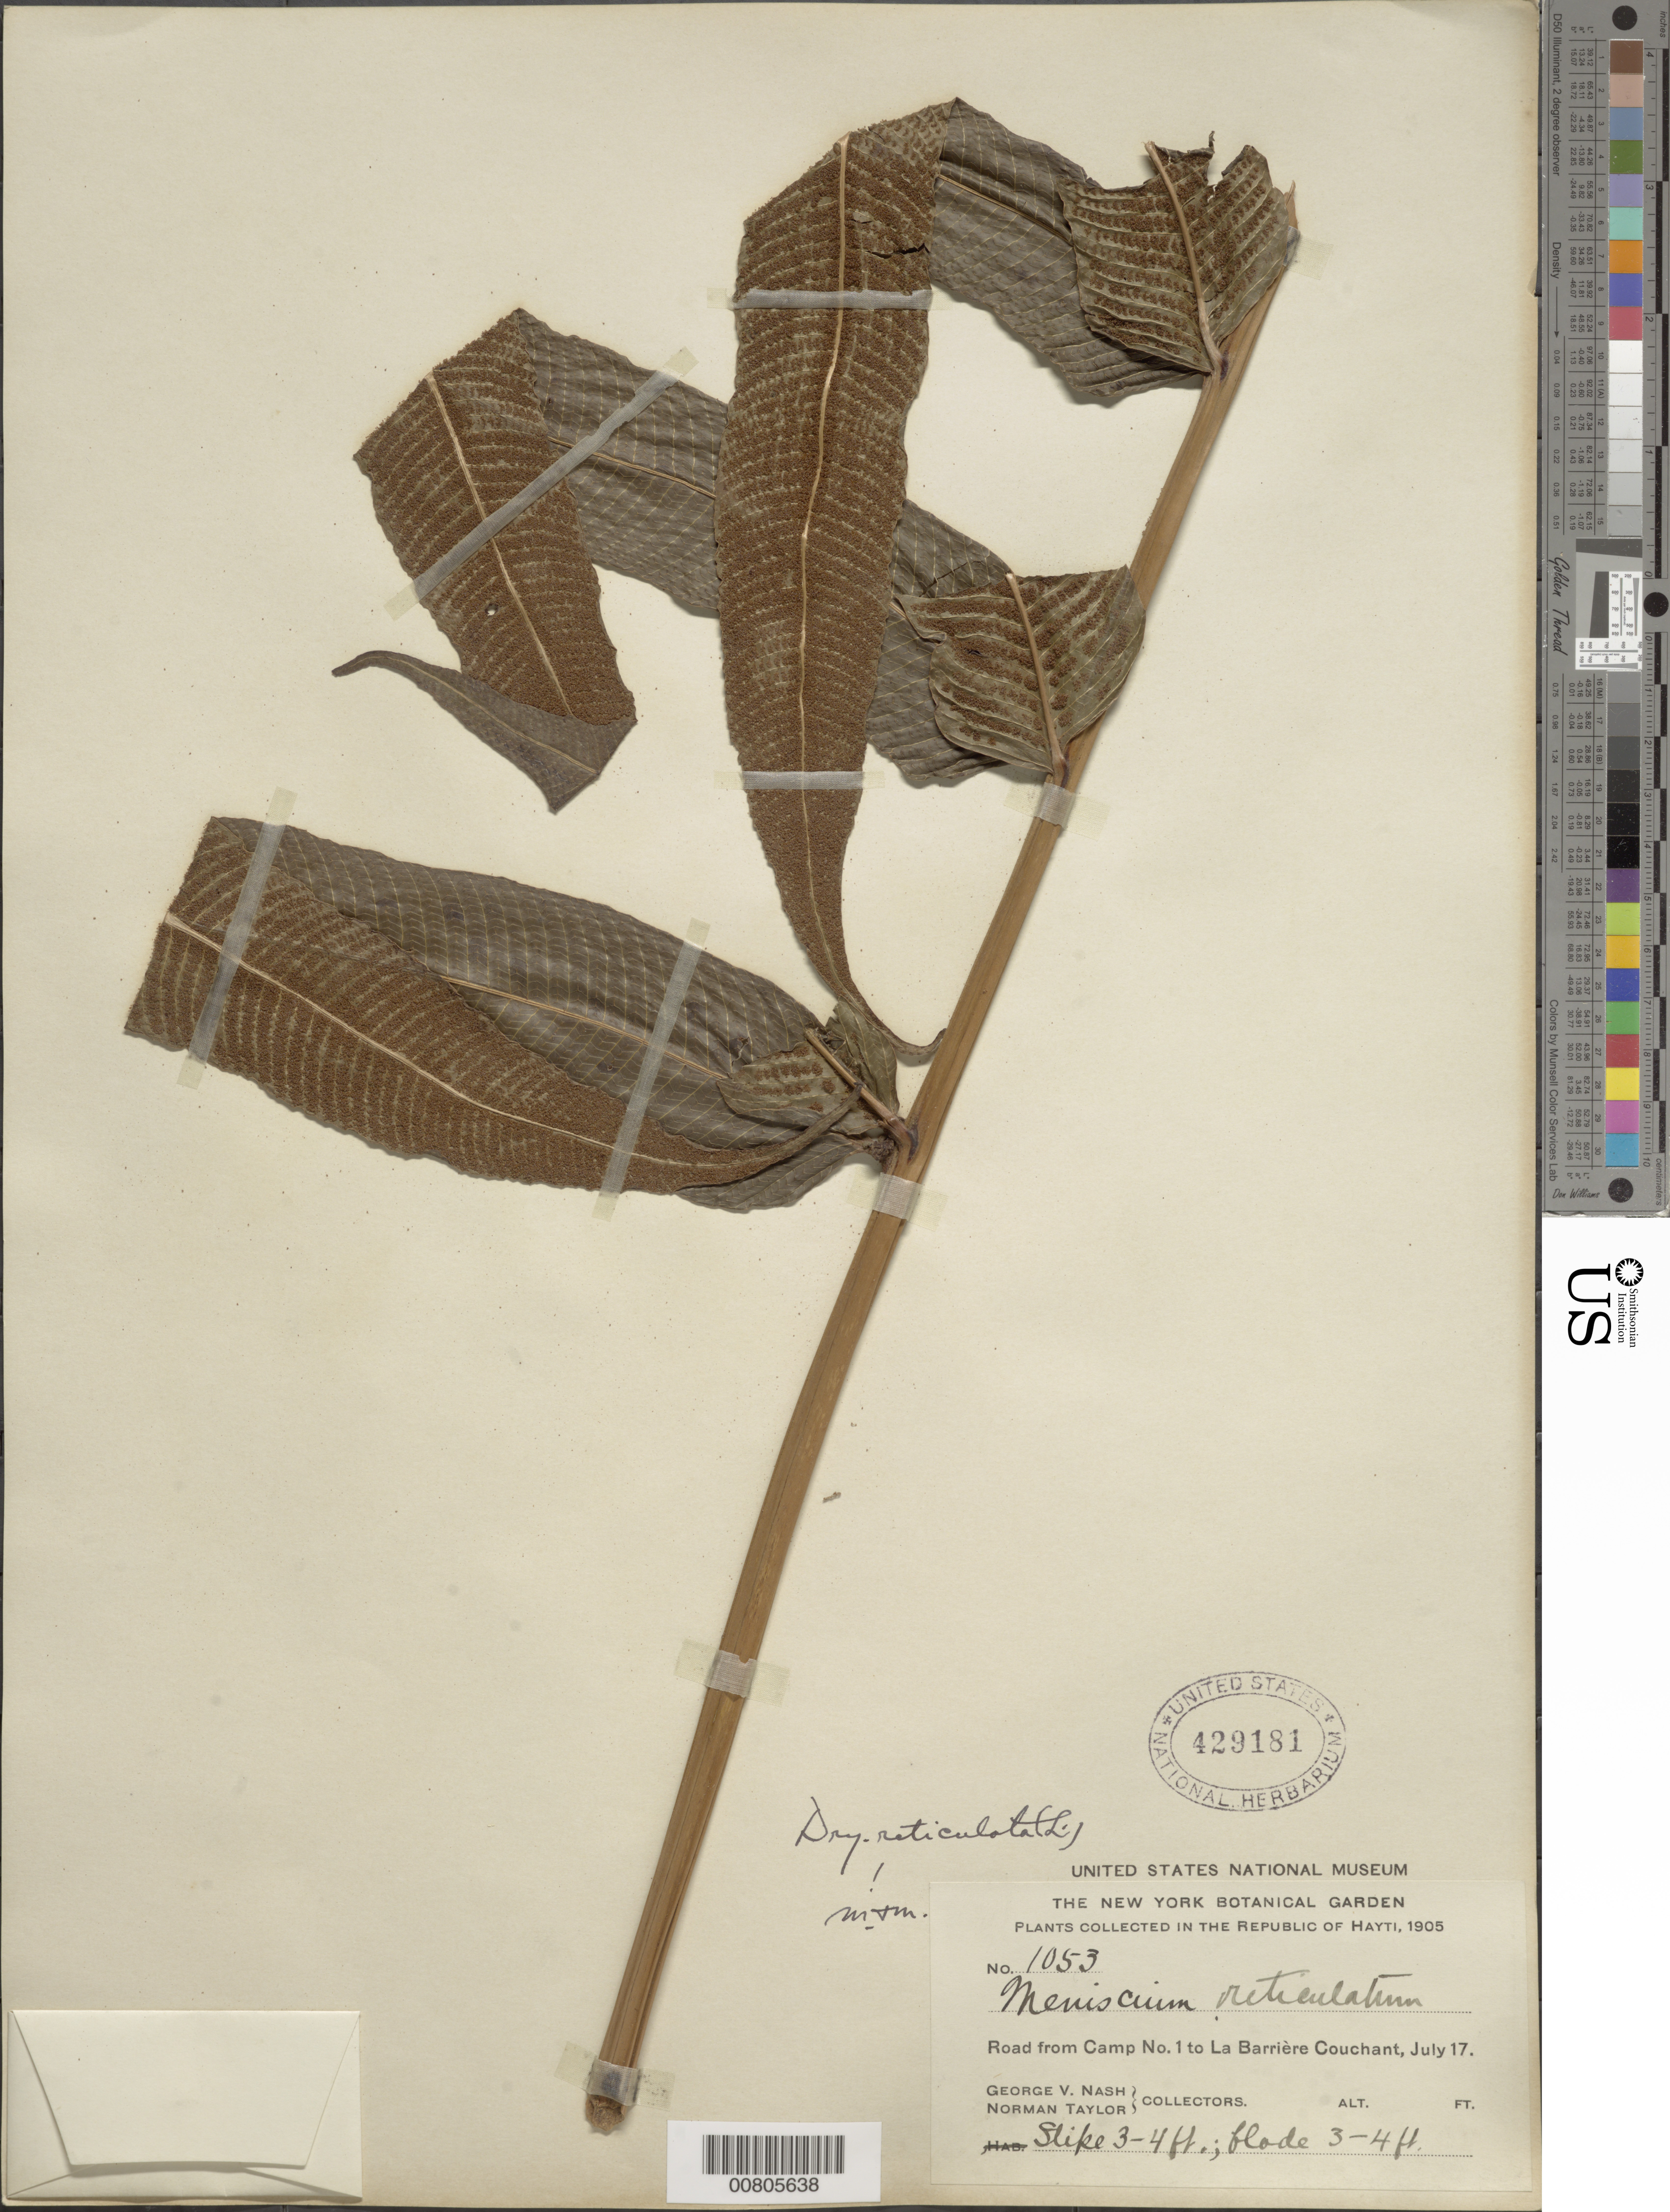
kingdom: Plantae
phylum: Tracheophyta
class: Polypodiopsida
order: Polypodiales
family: Thelypteridaceae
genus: Meniscium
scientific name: Meniscium reticulatum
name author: (L.) Sw.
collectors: G. V. Nash & N. Taylor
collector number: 1053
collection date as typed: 17 Jul 1905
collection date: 1905-07-17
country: Haiti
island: Hispaniola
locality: Camp no. 1 to La Barrière Couchant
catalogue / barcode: US 429181